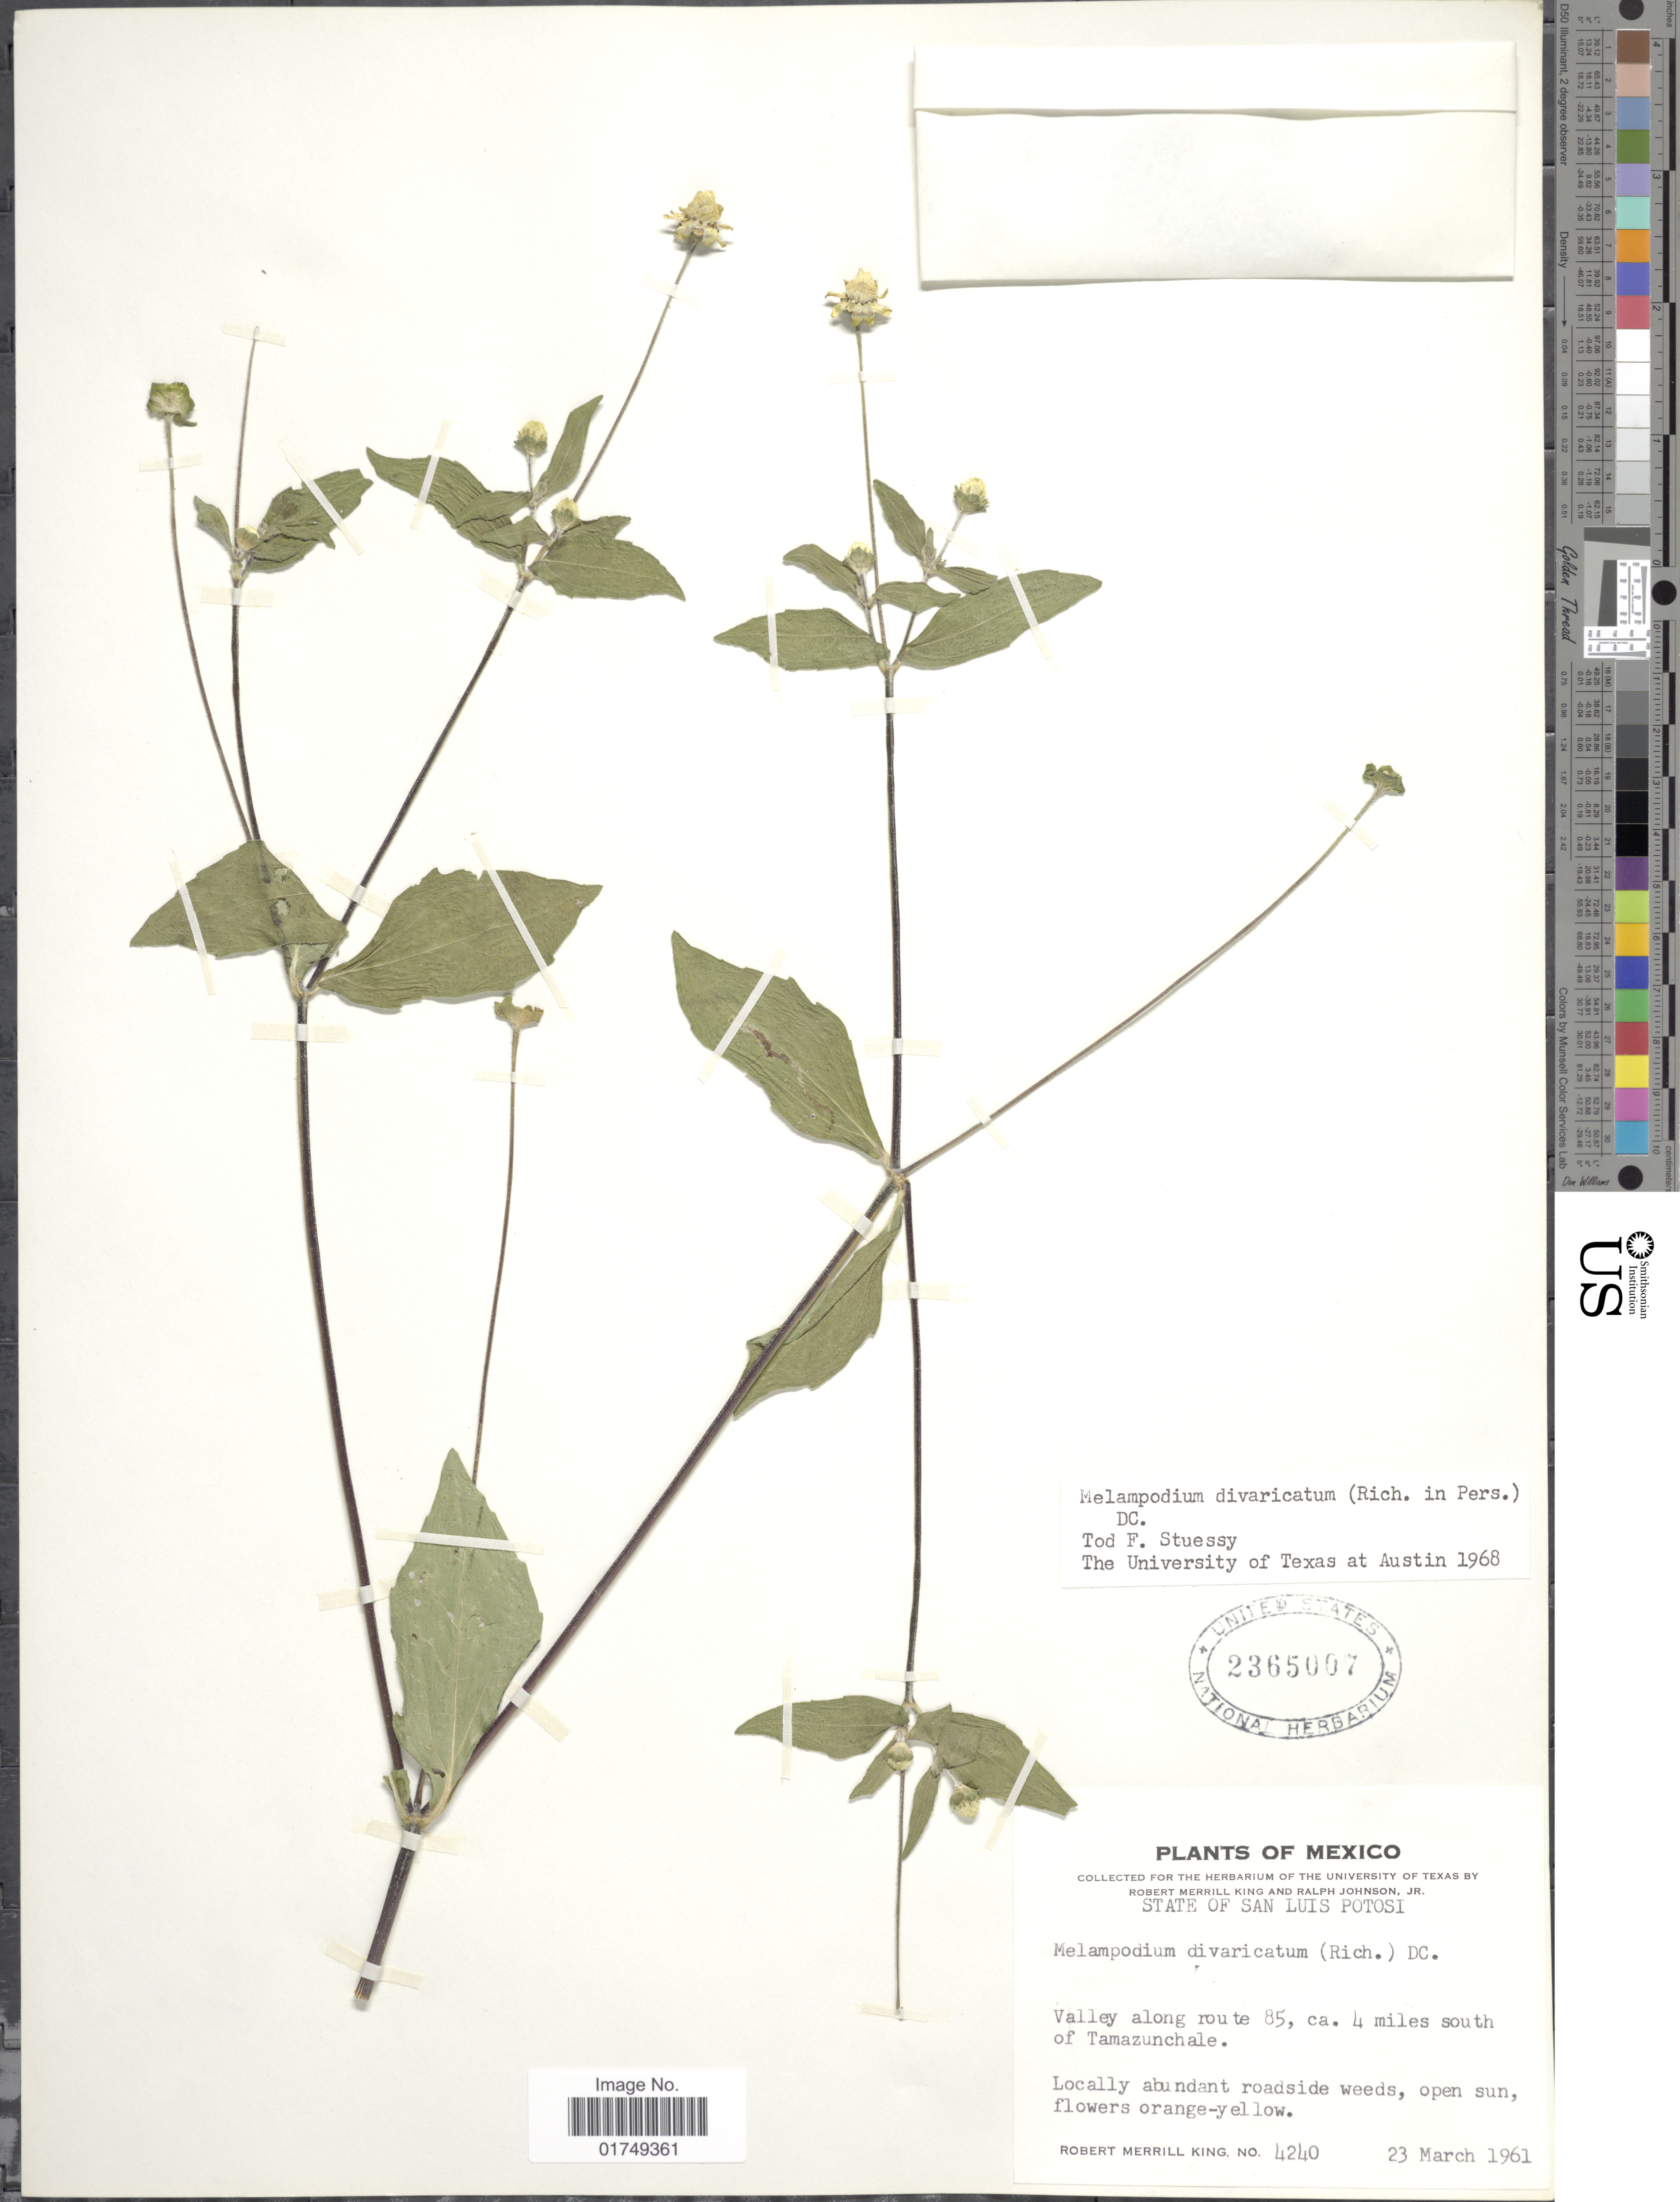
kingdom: Plantae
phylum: Tracheophyta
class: Magnoliopsida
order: Asterales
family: Asteraceae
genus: Melampodium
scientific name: Melampodium divaricatum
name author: (Rich.) DC.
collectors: R. M. King & R. Johnson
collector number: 4240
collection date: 1961-03-23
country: Mexico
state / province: San Luis Potosí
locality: Valley along route 85, ca 4 miles south of Tamazunchale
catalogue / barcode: US 2365007